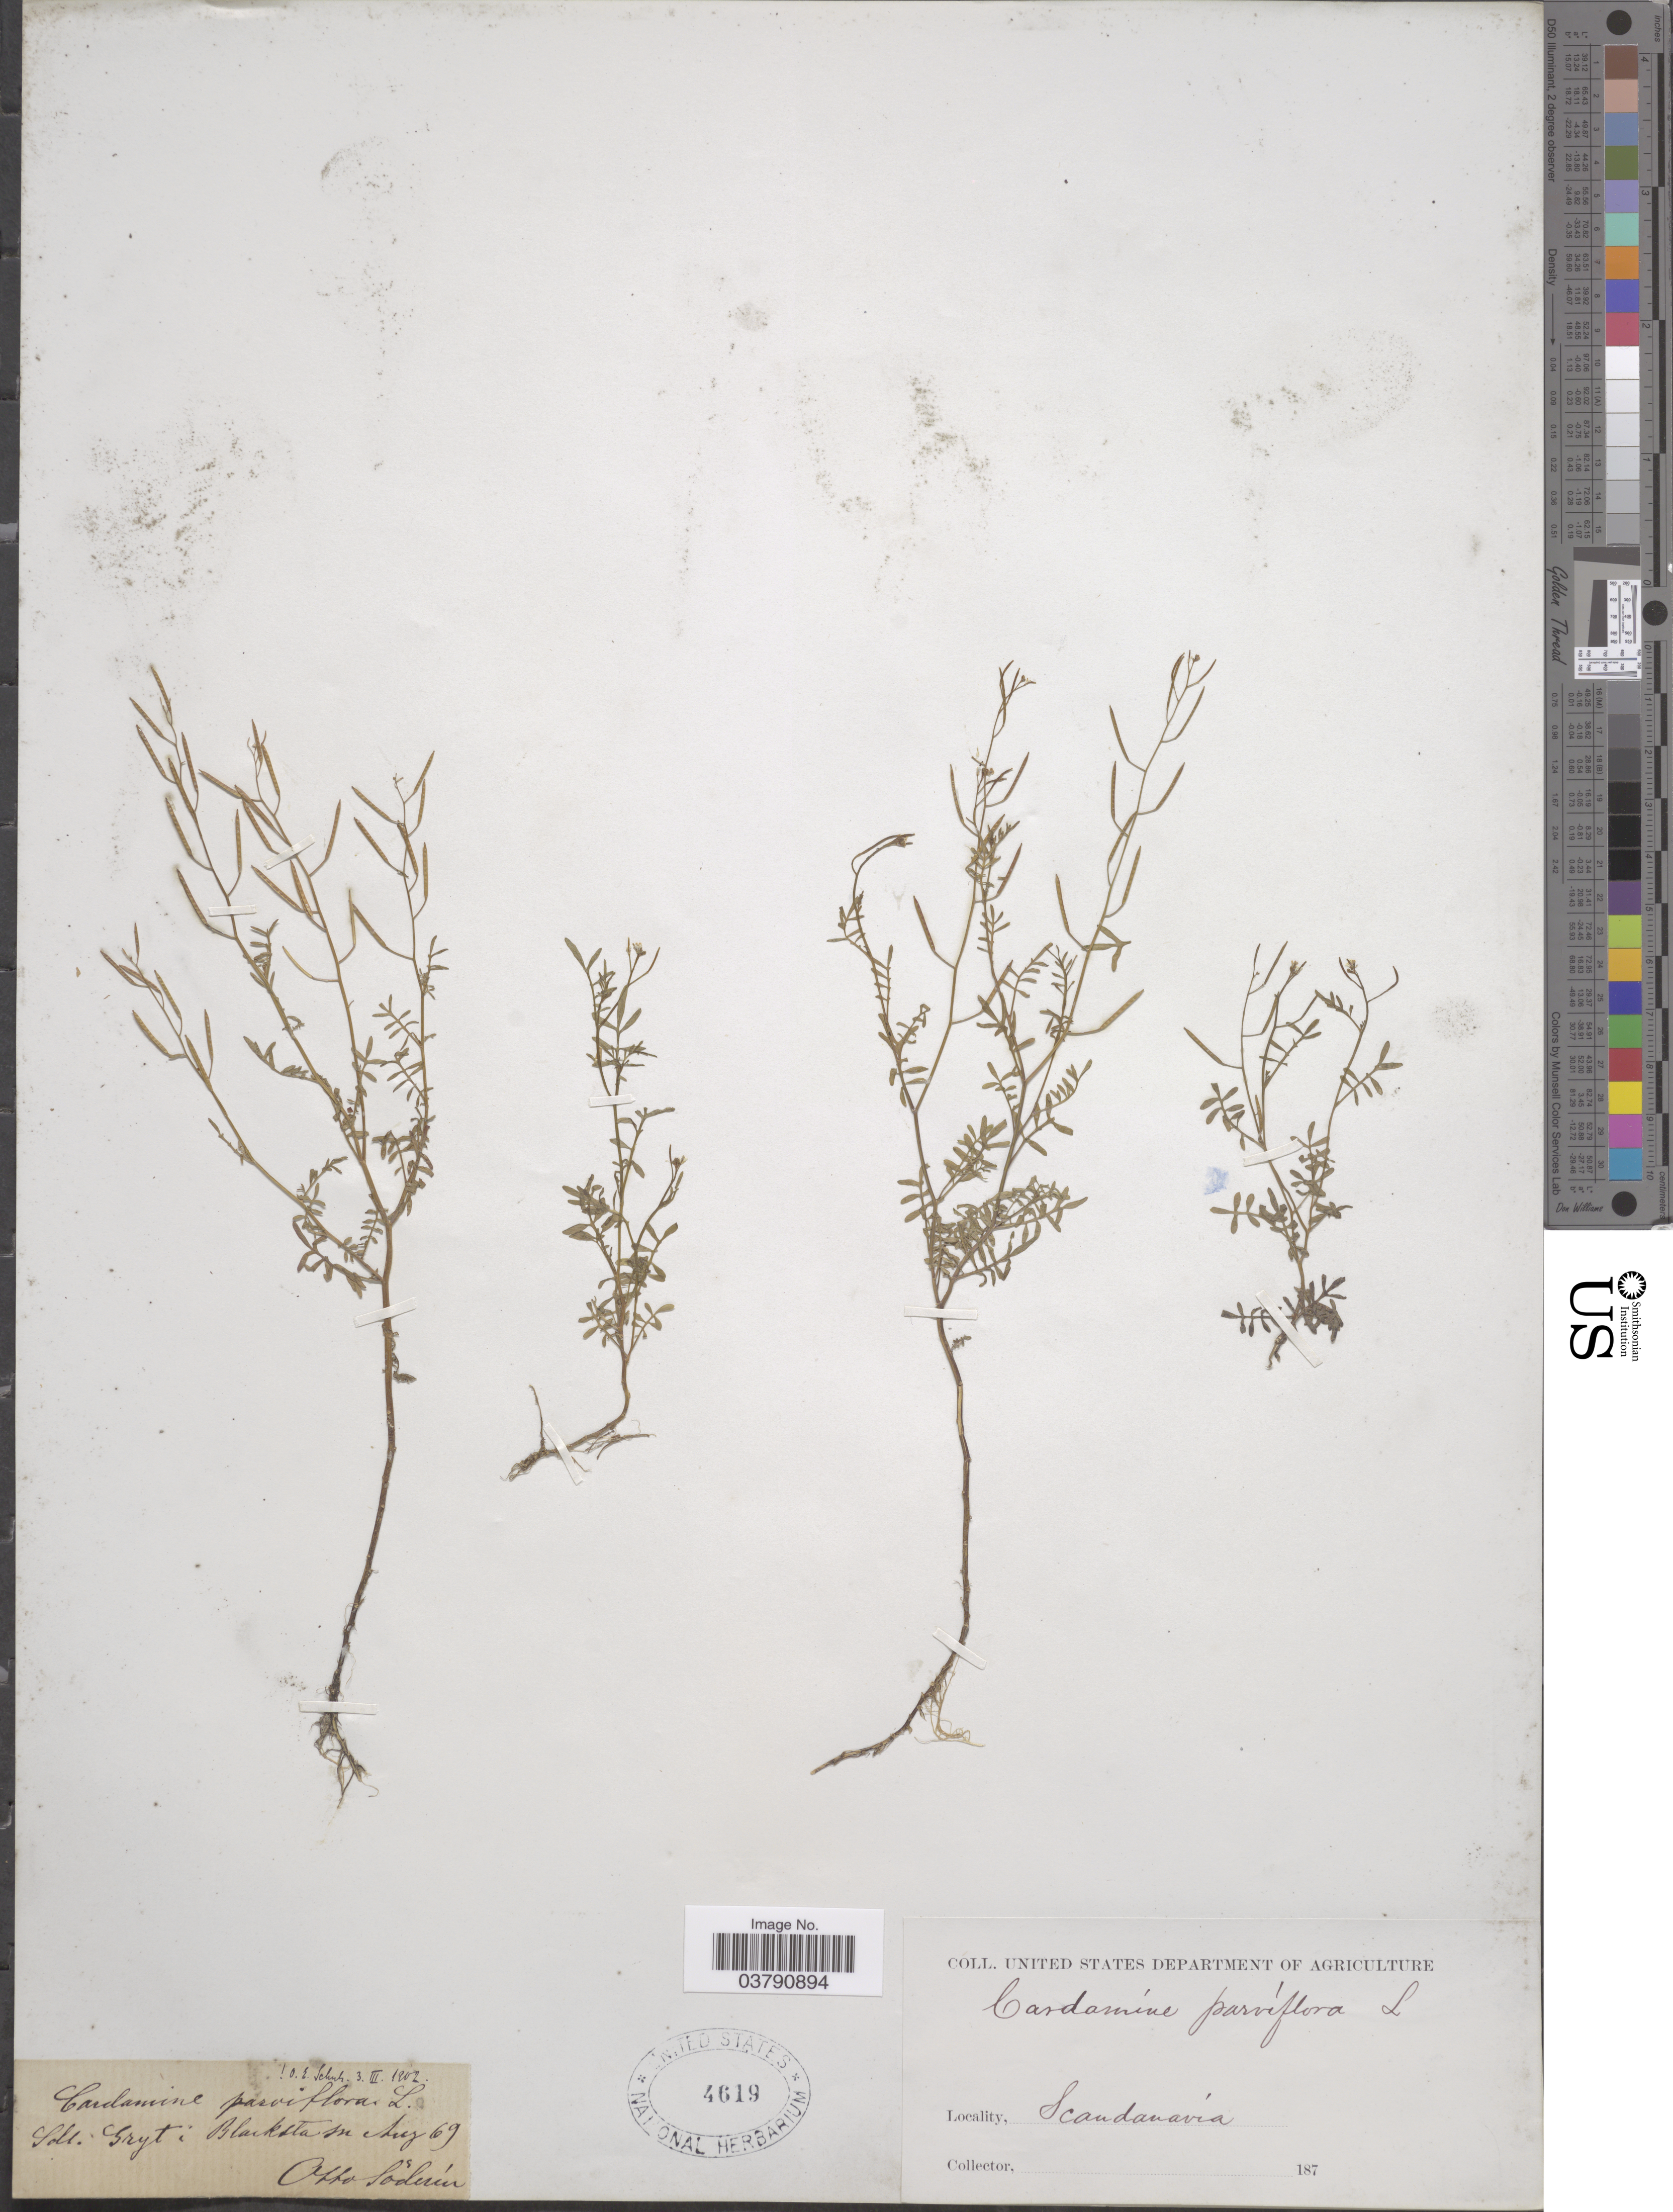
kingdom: Plantae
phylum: Tracheophyta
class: Magnoliopsida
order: Brassicales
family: Brassicaceae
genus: Cardamine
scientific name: Cardamine parviflora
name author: L.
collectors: O. Soderen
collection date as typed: Transcribed d/m/y: /8/69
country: Sweden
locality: Sdl. Gryt Blacksta. Scandanavia.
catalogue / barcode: US 4619